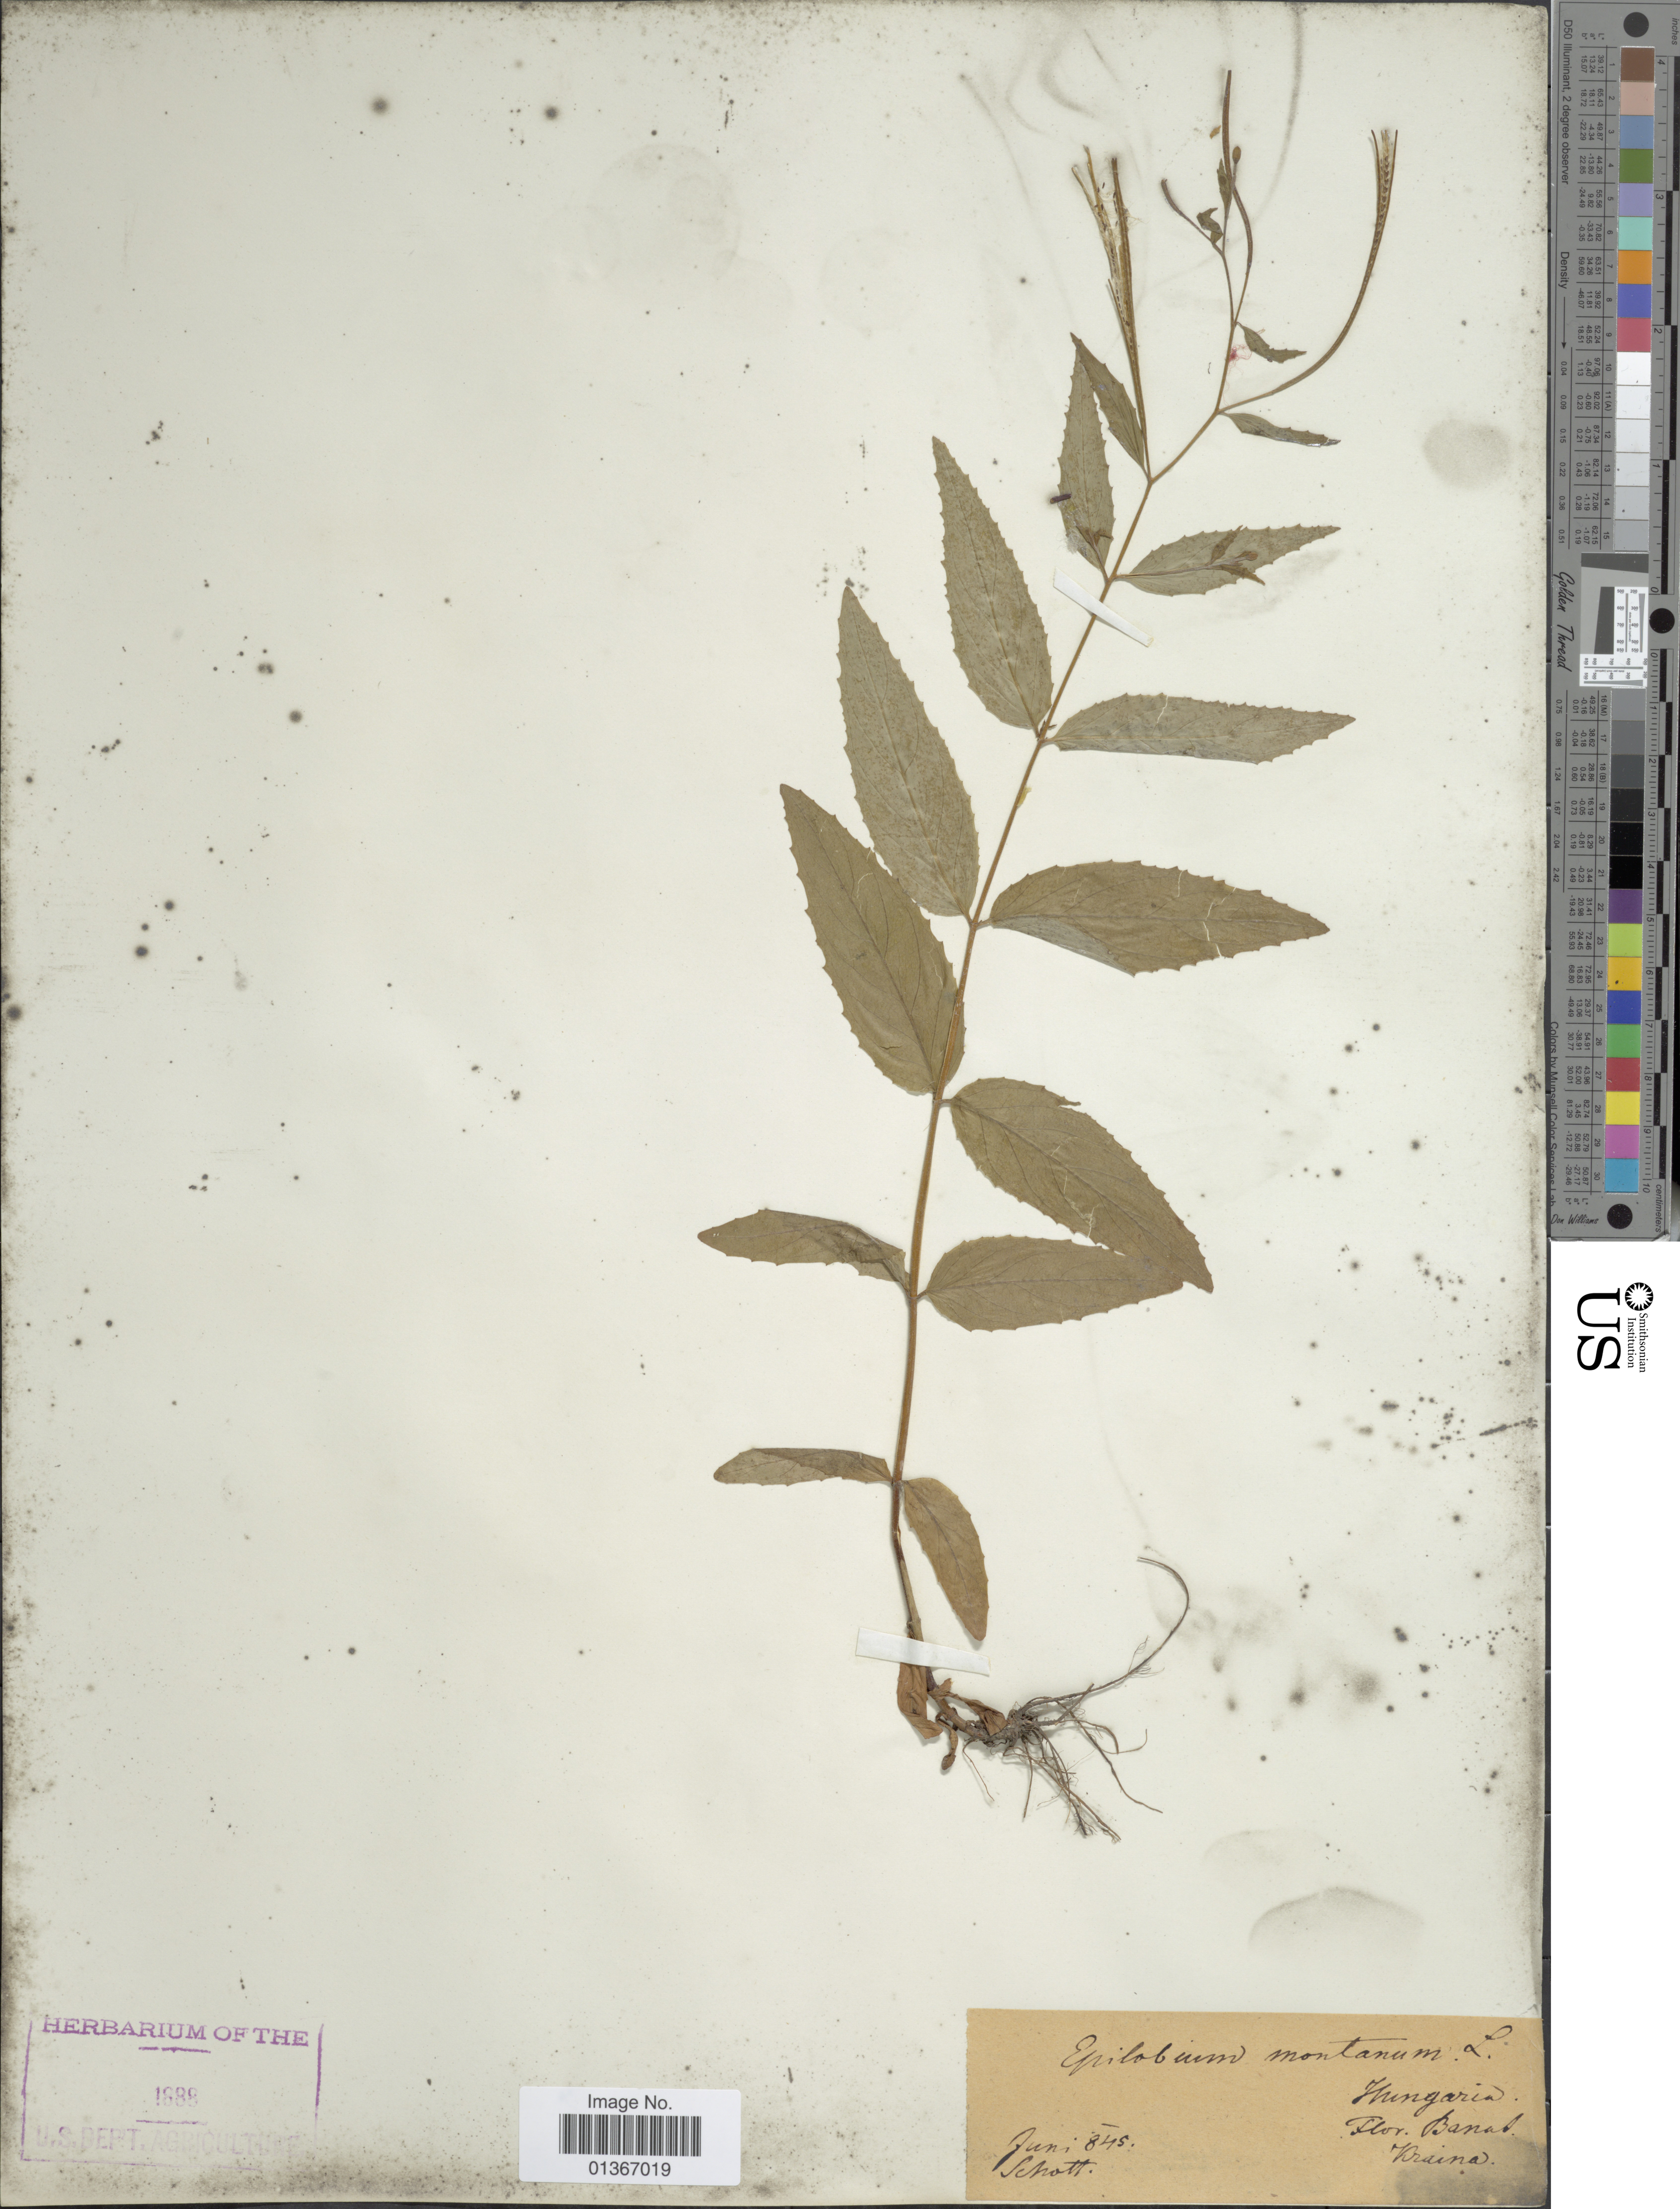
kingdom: Plantae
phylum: Tracheophyta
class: Magnoliopsida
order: Myrtales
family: Onagraceae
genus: Epilobium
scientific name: Epilobium montanum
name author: L.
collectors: Schott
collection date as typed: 845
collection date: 1845-06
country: Hungary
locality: Banat, Braina. [interpreted]